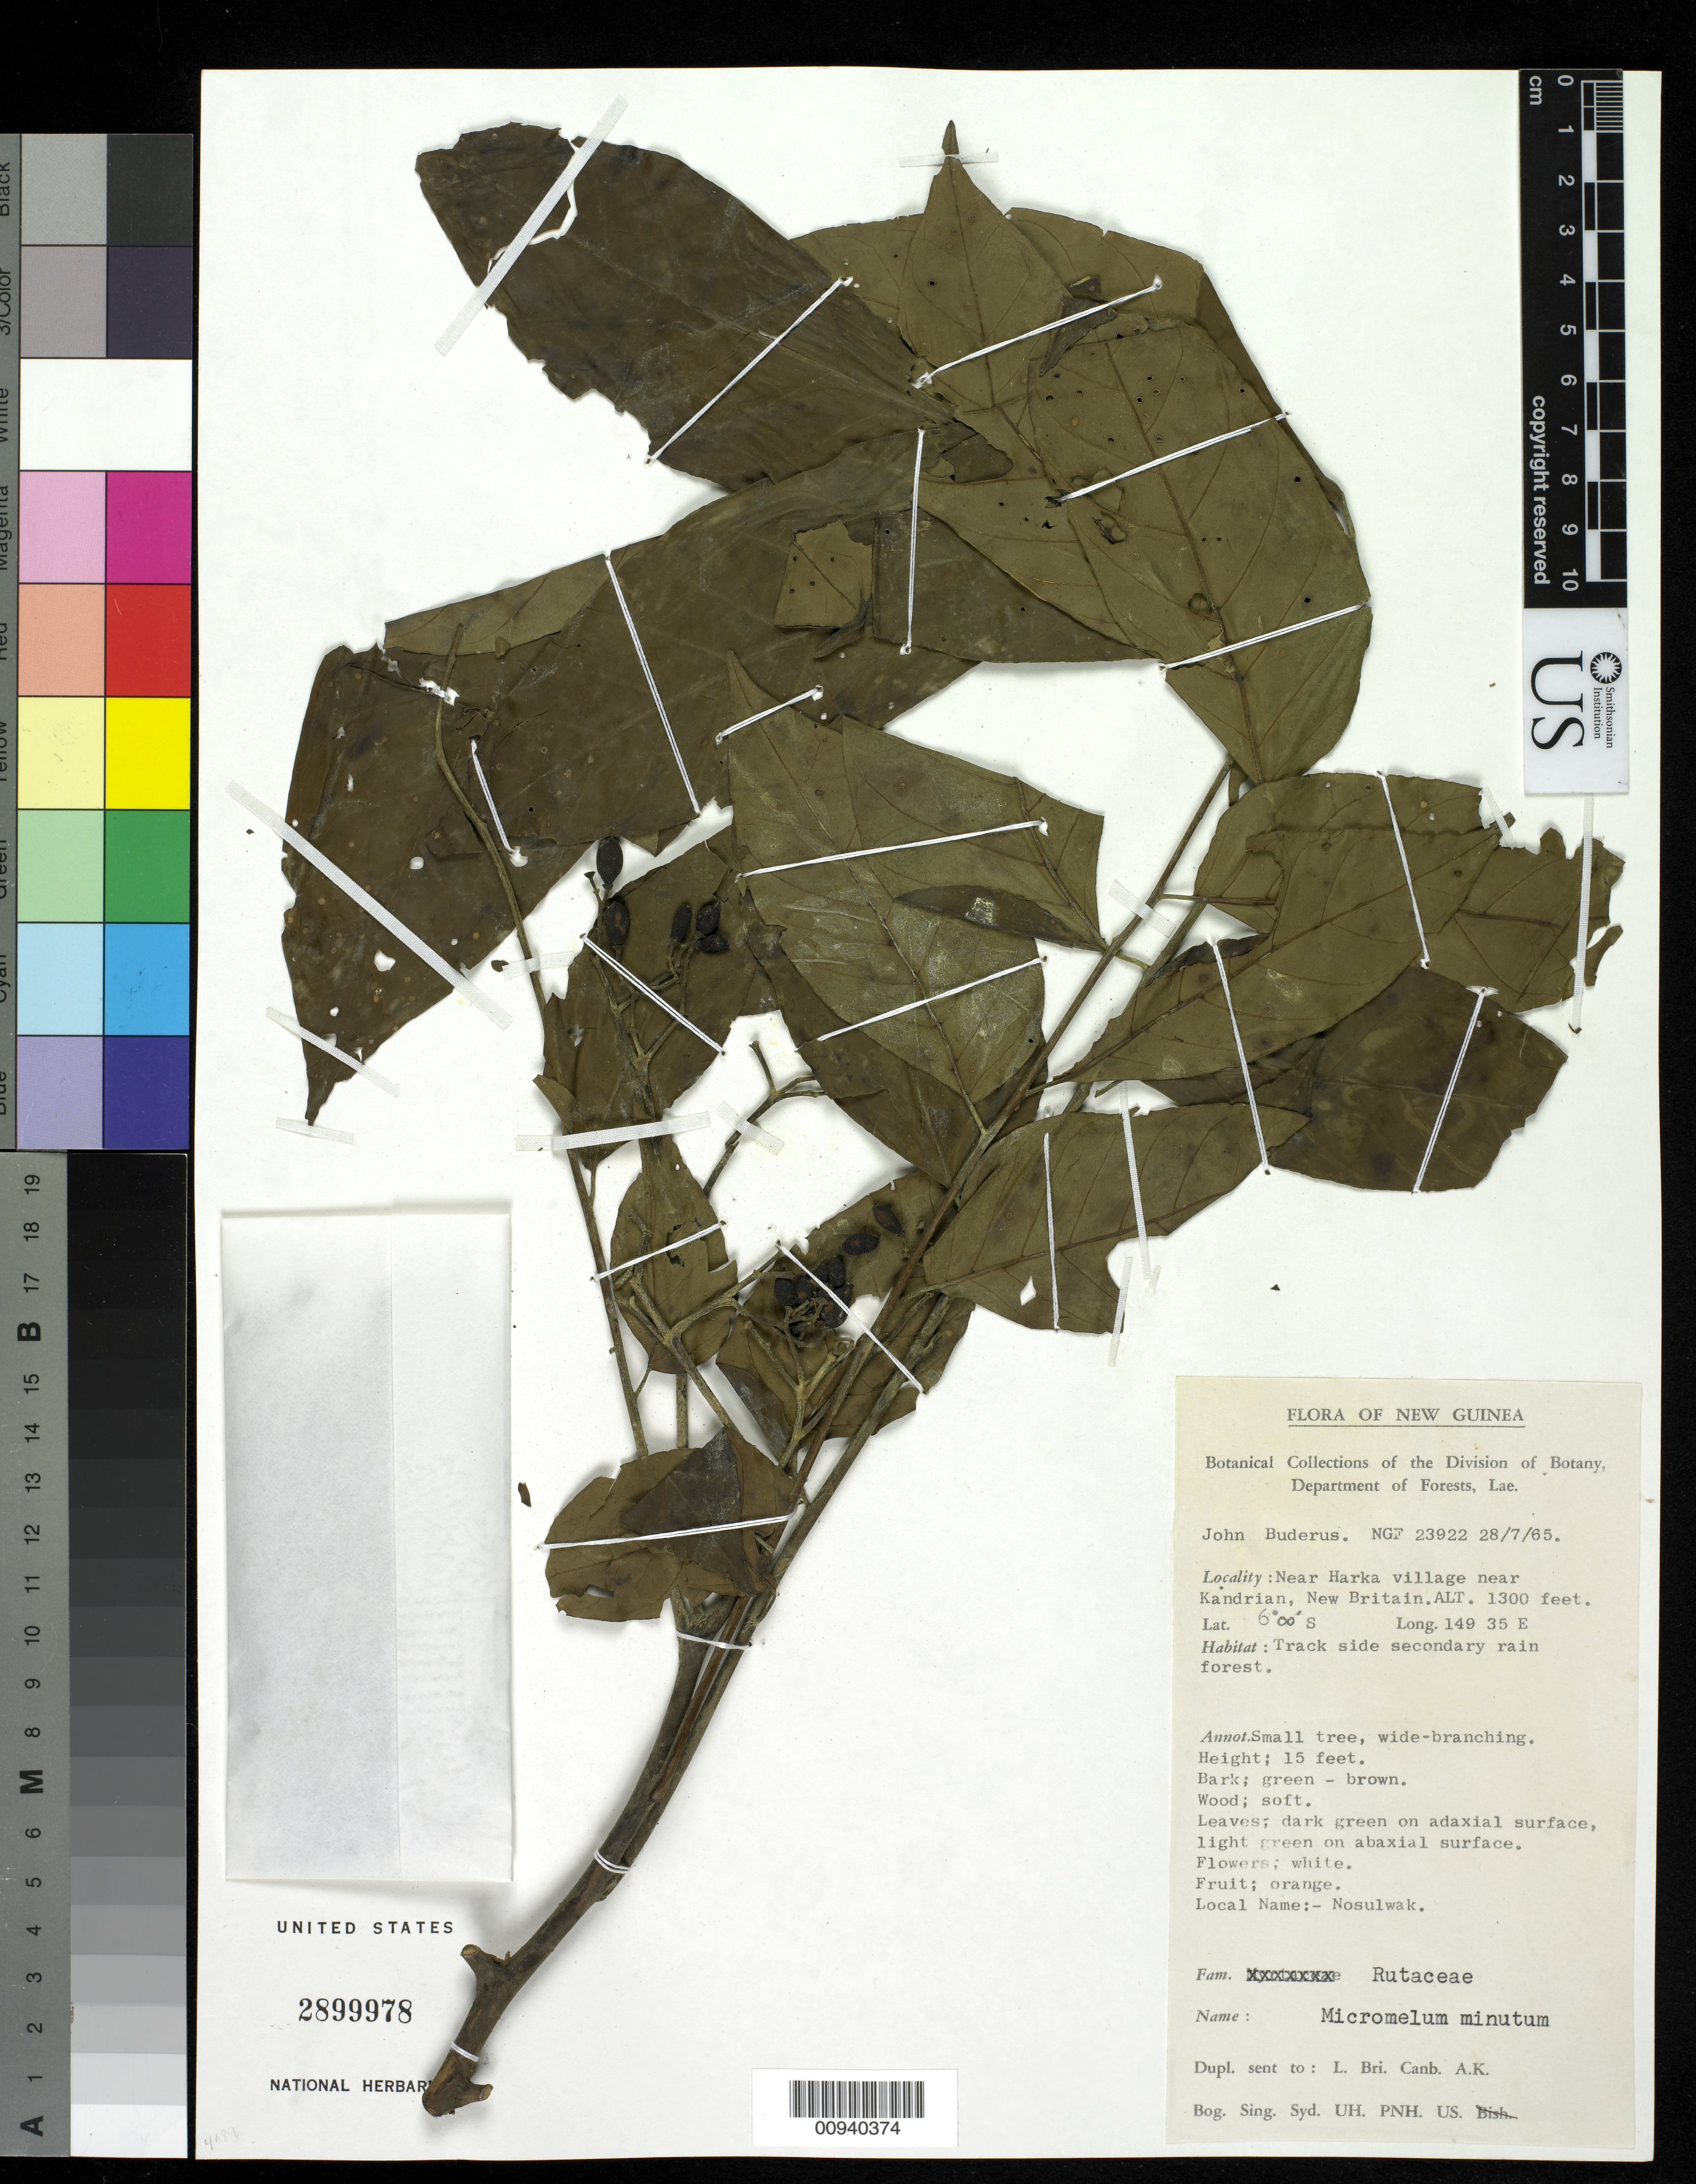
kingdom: Plantae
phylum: Tracheophyta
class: Magnoliopsida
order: Sapindales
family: Rutaceae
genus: Micromelum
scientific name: Micromelum minutum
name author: (G. Forst.) Wight & Arn.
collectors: H. Streimann & A. Kairo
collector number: NGF 23922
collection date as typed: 12 Jan 1965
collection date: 1965-01-12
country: Papua New Guinea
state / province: Morobe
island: New Guinea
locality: near Forestry School, Bulolo, Morobe District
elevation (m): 762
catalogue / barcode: US 2899978